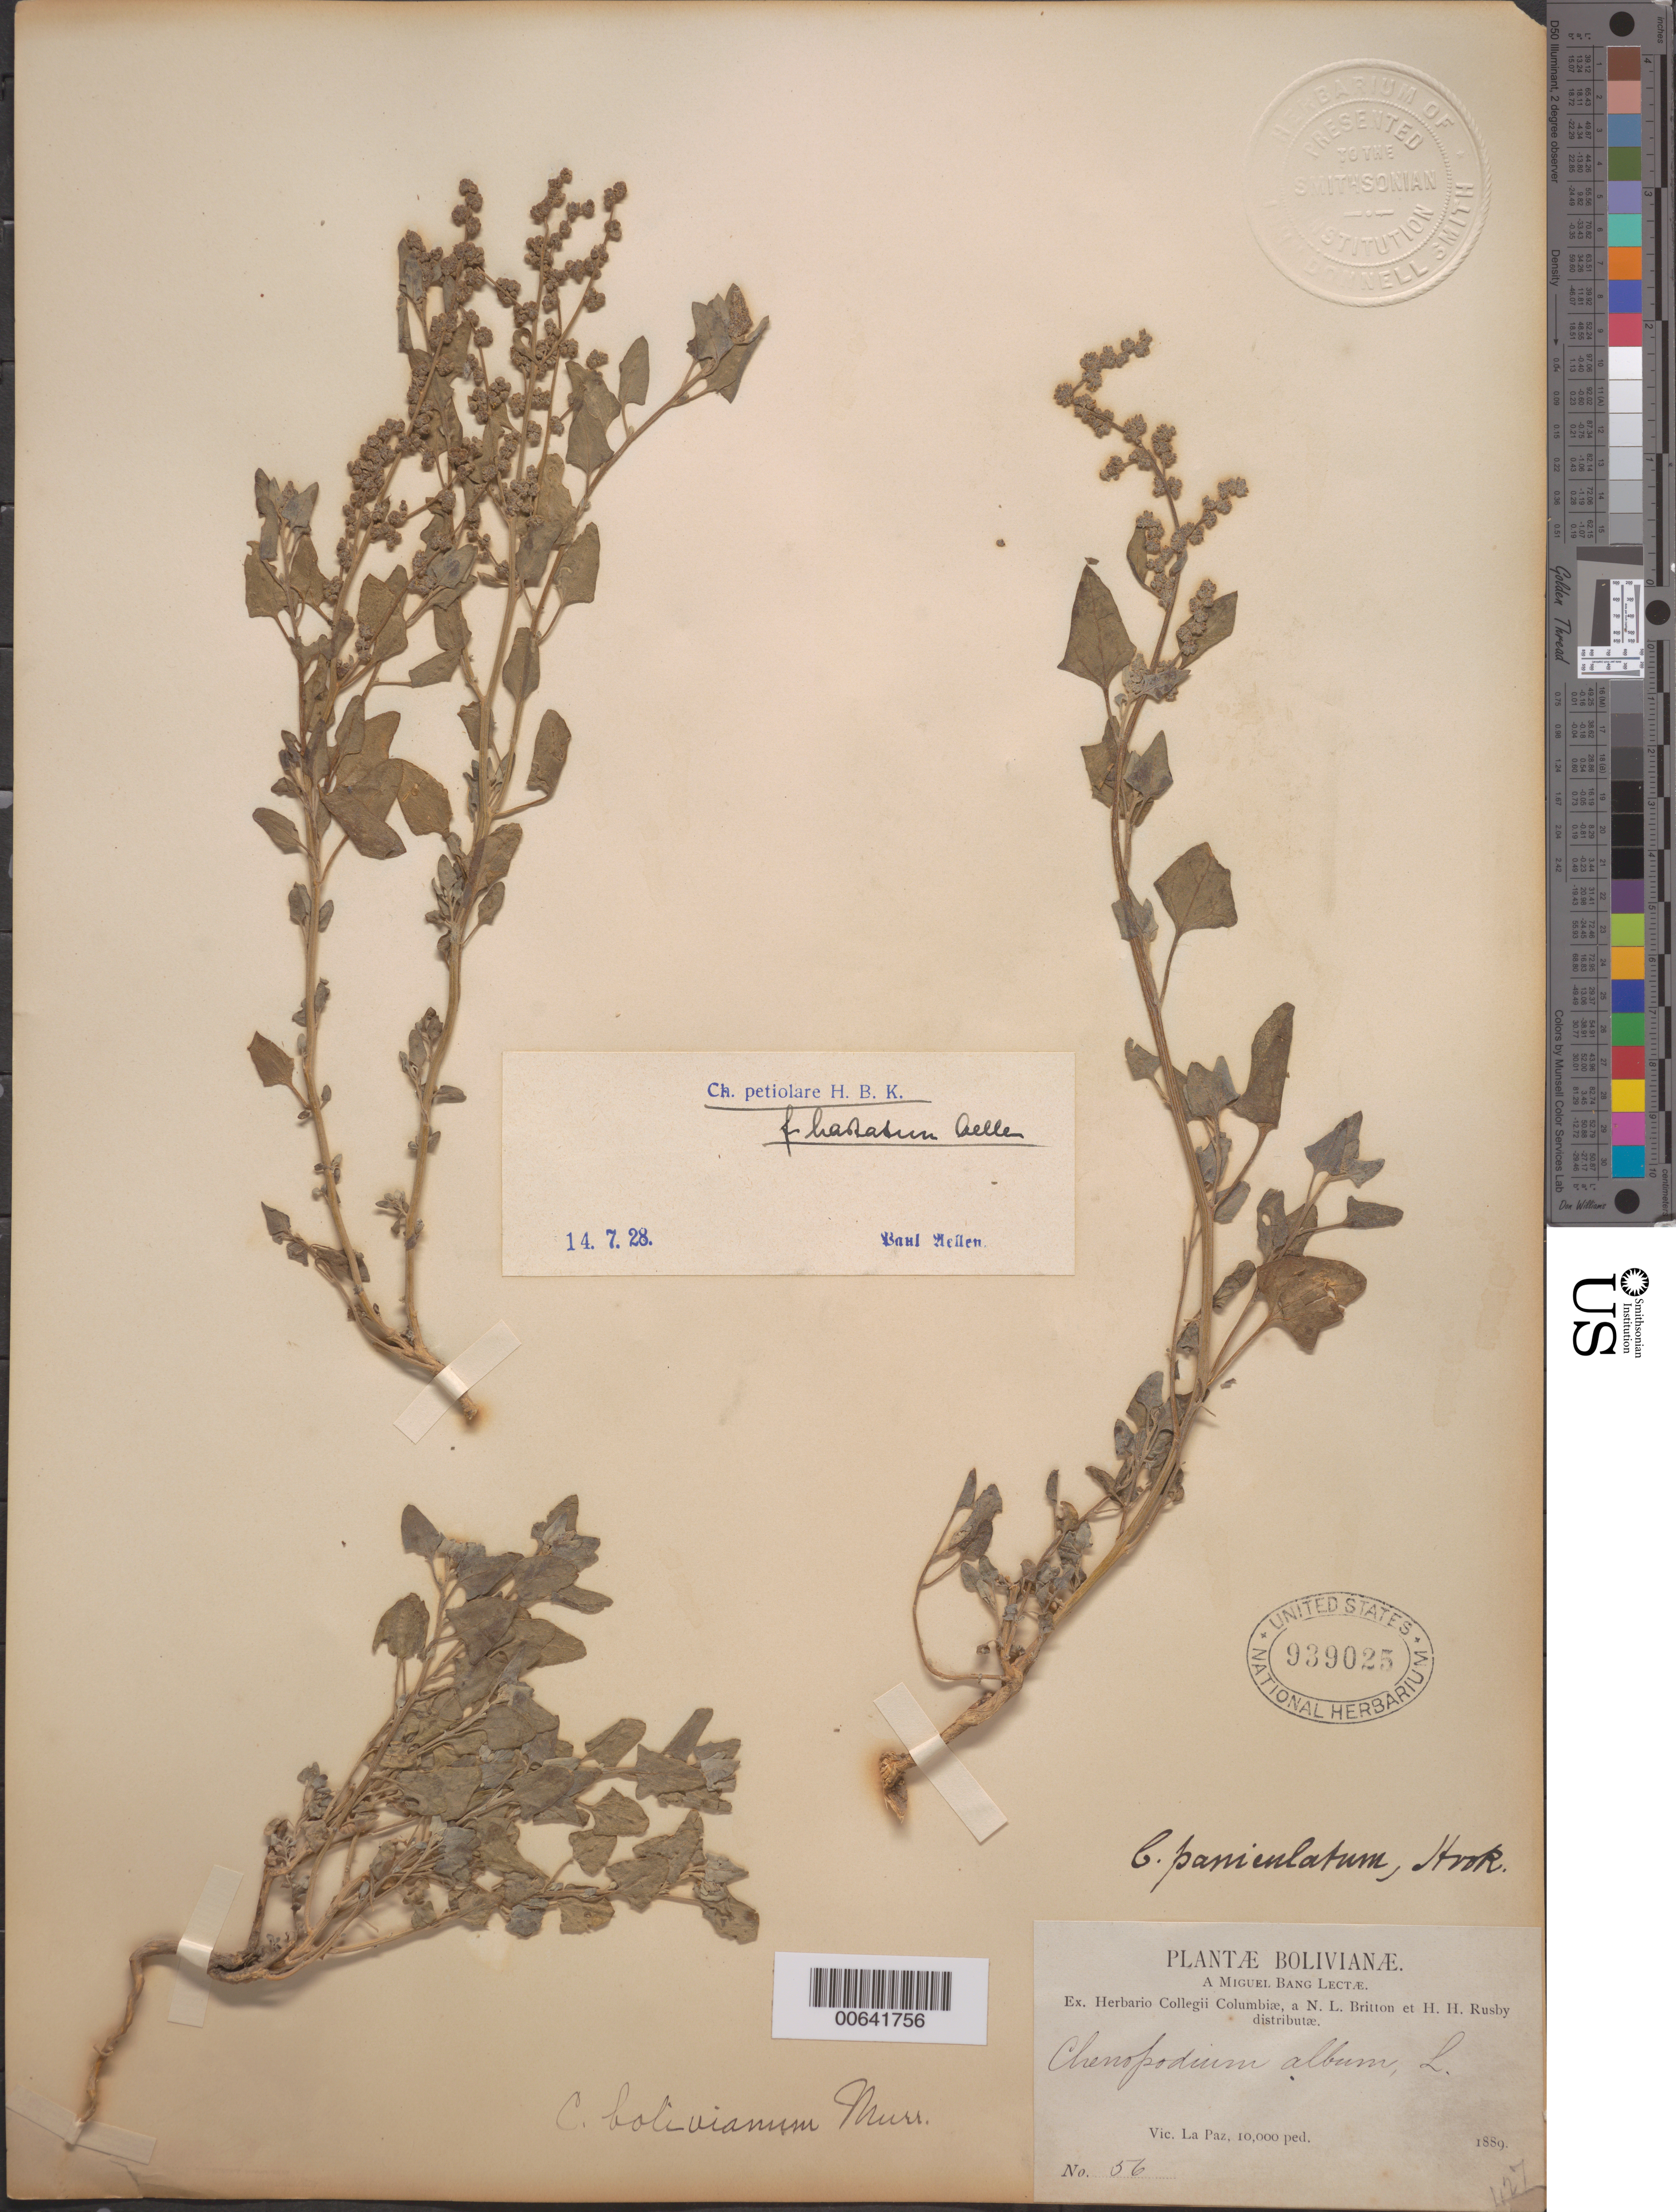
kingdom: Plantae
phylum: Tracheophyta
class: Magnoliopsida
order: Caryophyllales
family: Amaranthaceae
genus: Chenopodium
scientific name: Chenopodium petiolare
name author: Kunth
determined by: Aellen, P.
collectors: M. Bang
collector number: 56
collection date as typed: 1889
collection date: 1889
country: Bolivia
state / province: La Paz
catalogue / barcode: US 939025